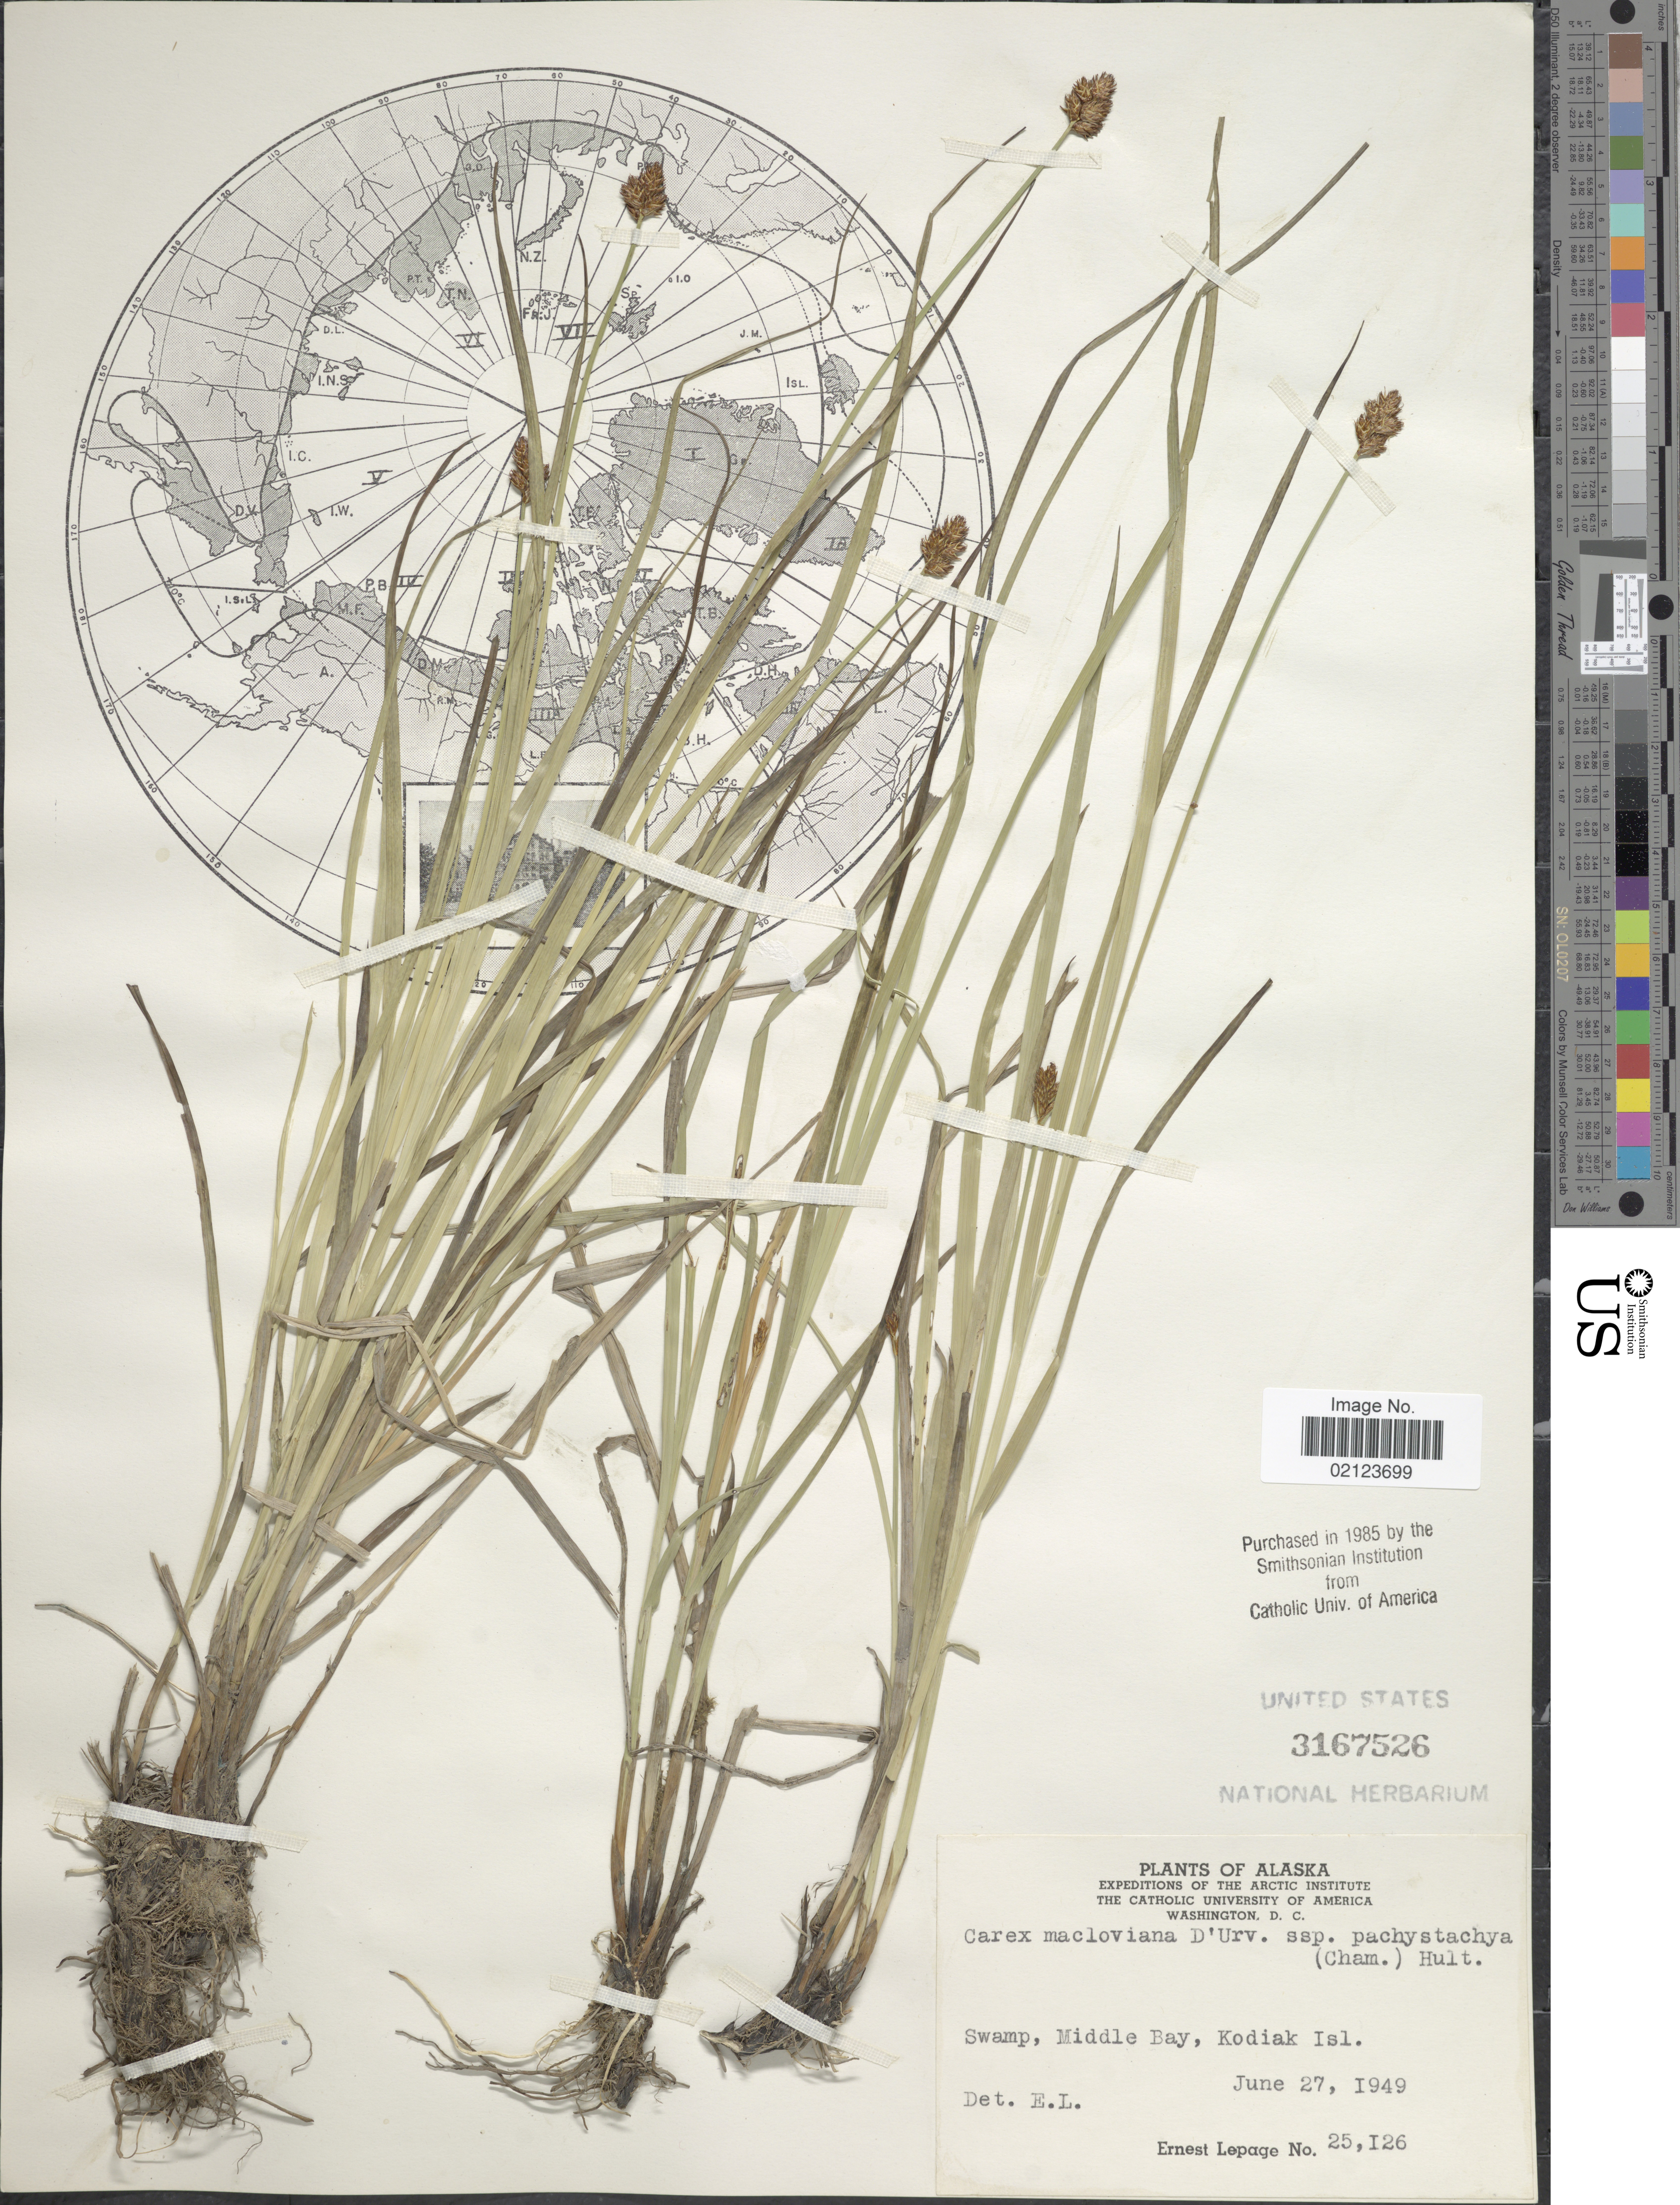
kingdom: Plantae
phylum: Tracheophyta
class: Liliopsida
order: Poales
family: Cyperaceae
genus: Carex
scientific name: Carex pachystachya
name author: Cham. ex Steud.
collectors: E. Lepage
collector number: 25126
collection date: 1949-06-27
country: United States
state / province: Alaska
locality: Swamp, Middle Bay, Kodiak Isl.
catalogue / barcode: US 3167526